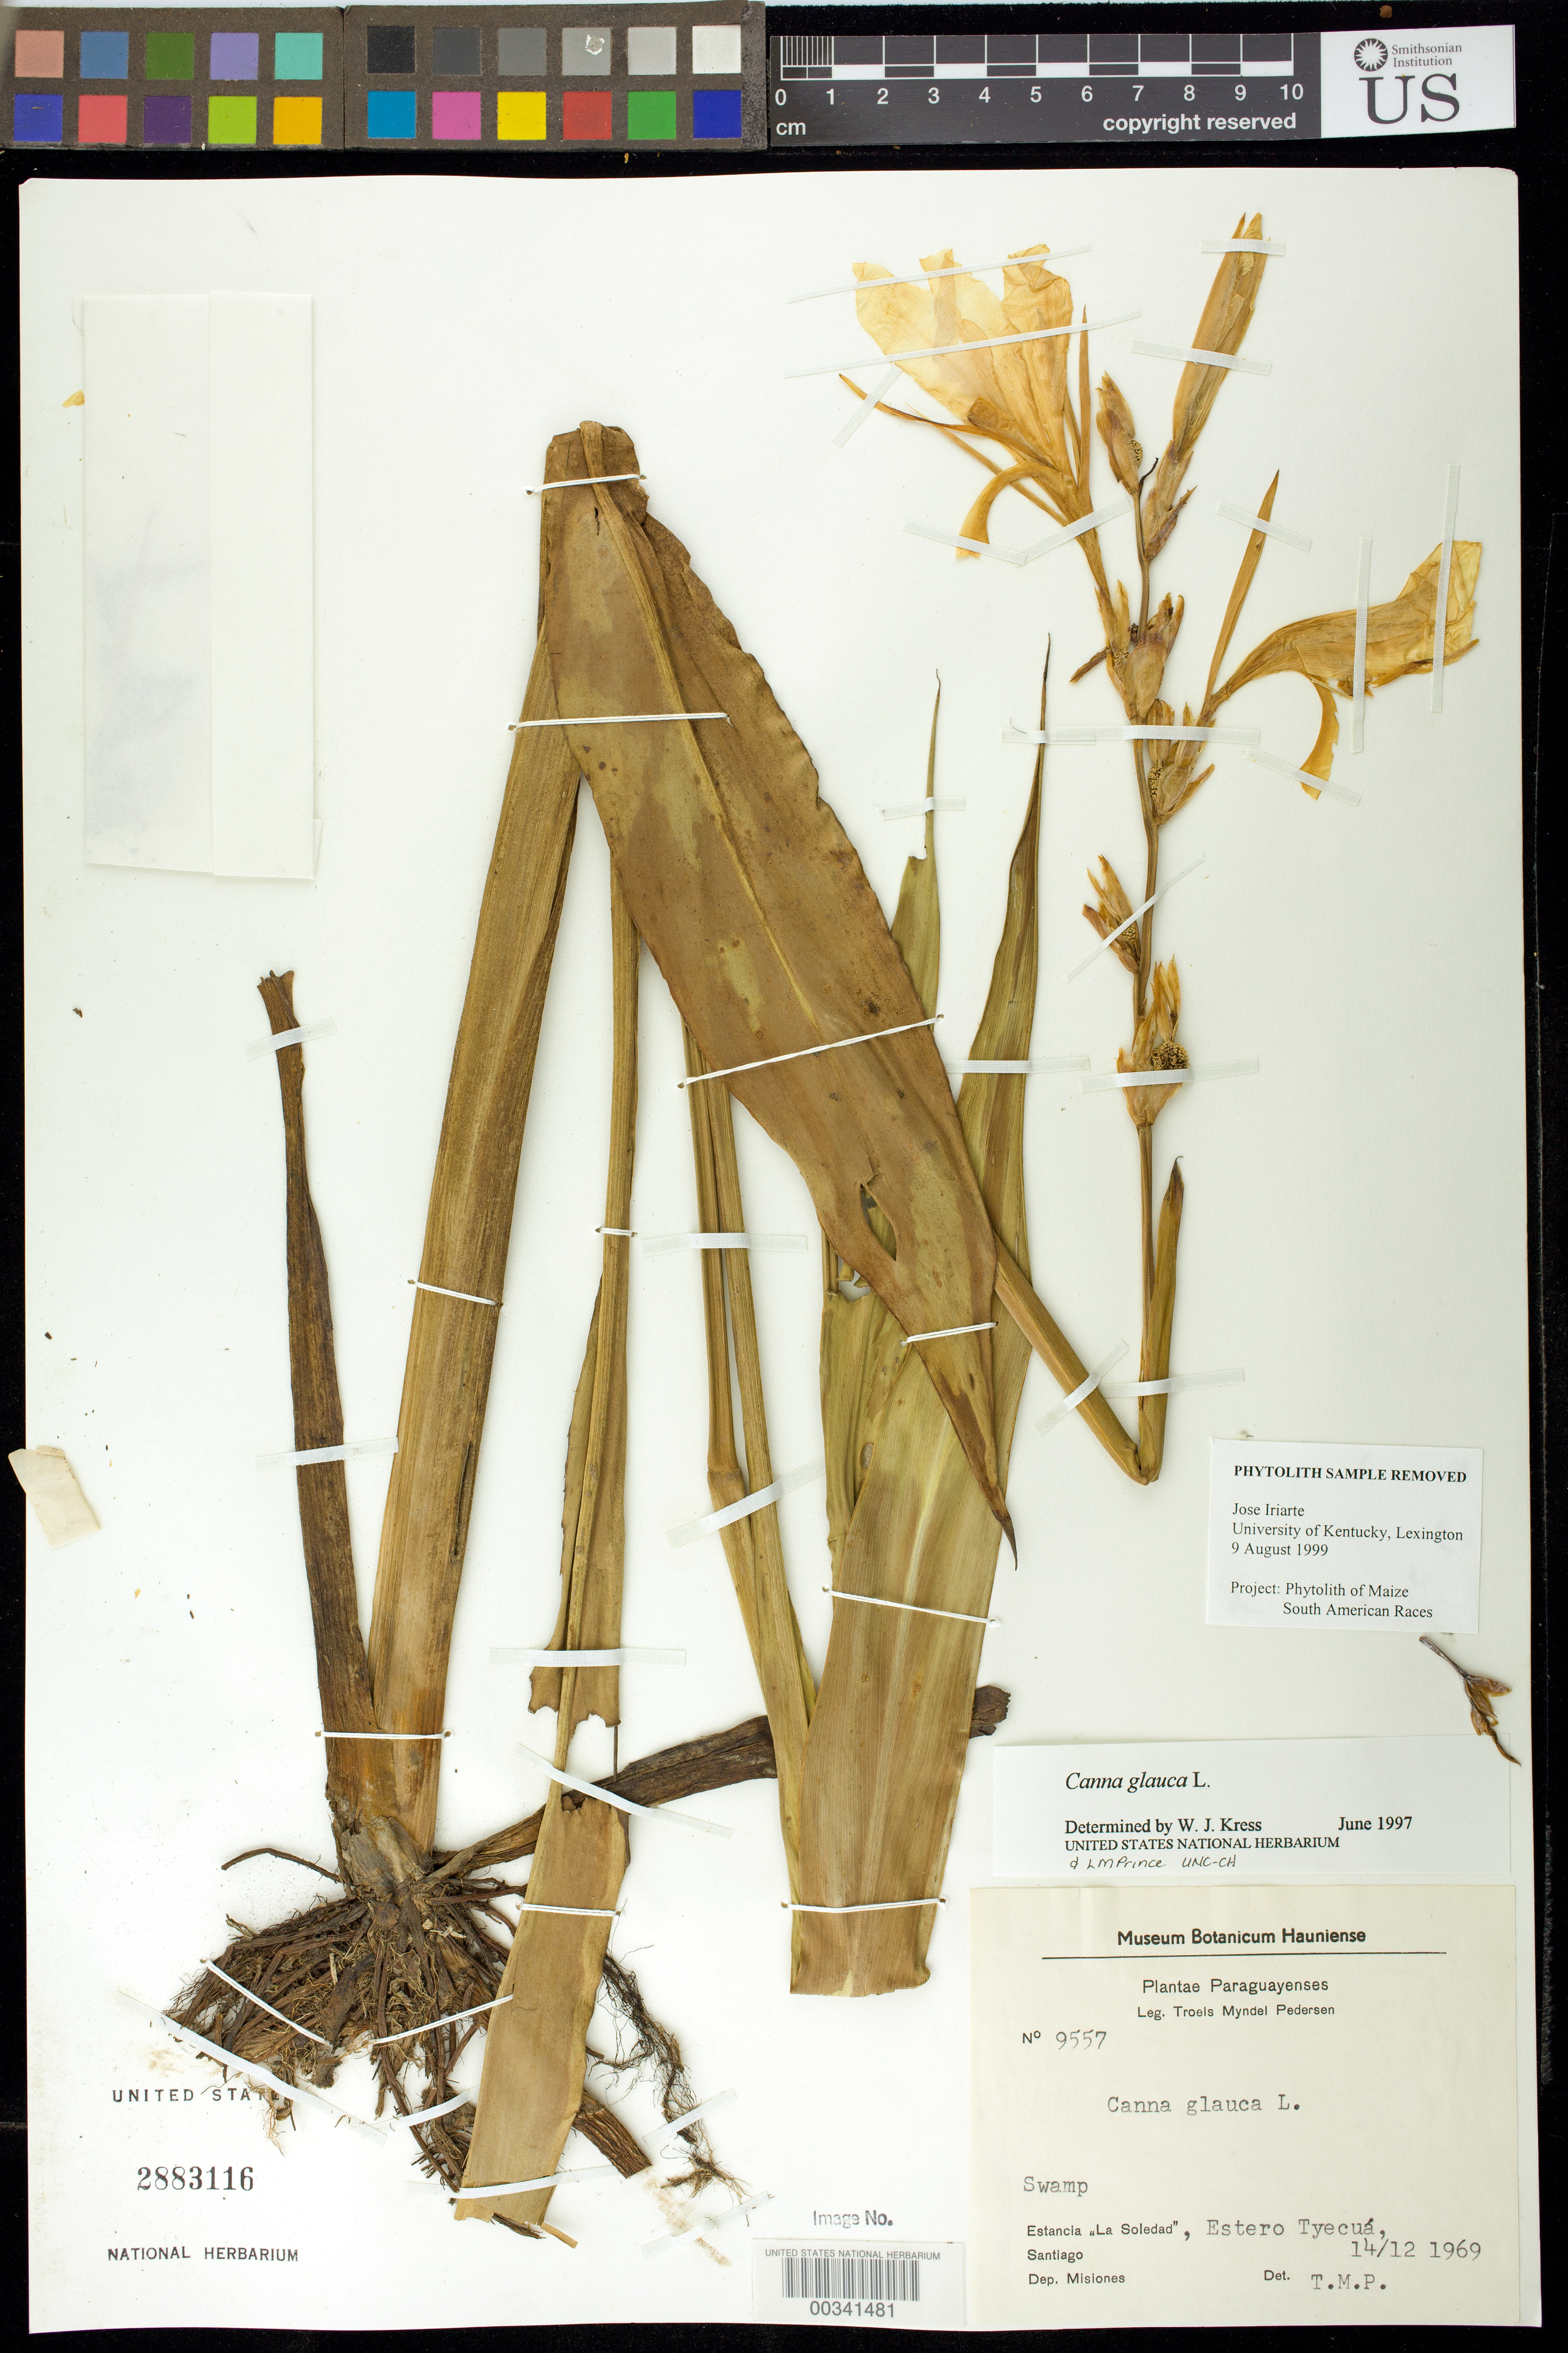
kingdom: Plantae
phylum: Tracheophyta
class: Liliopsida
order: Zingiberales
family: Cannaceae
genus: Canna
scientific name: Canna glauca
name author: L.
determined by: Pedersen, T. M.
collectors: T. M. Pedersen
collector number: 9557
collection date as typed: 14 Dec 1969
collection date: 1969-12-14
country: Paraguay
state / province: Misiones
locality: Estancia "la soledad", estero tyecua, santiago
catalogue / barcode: US 2883116